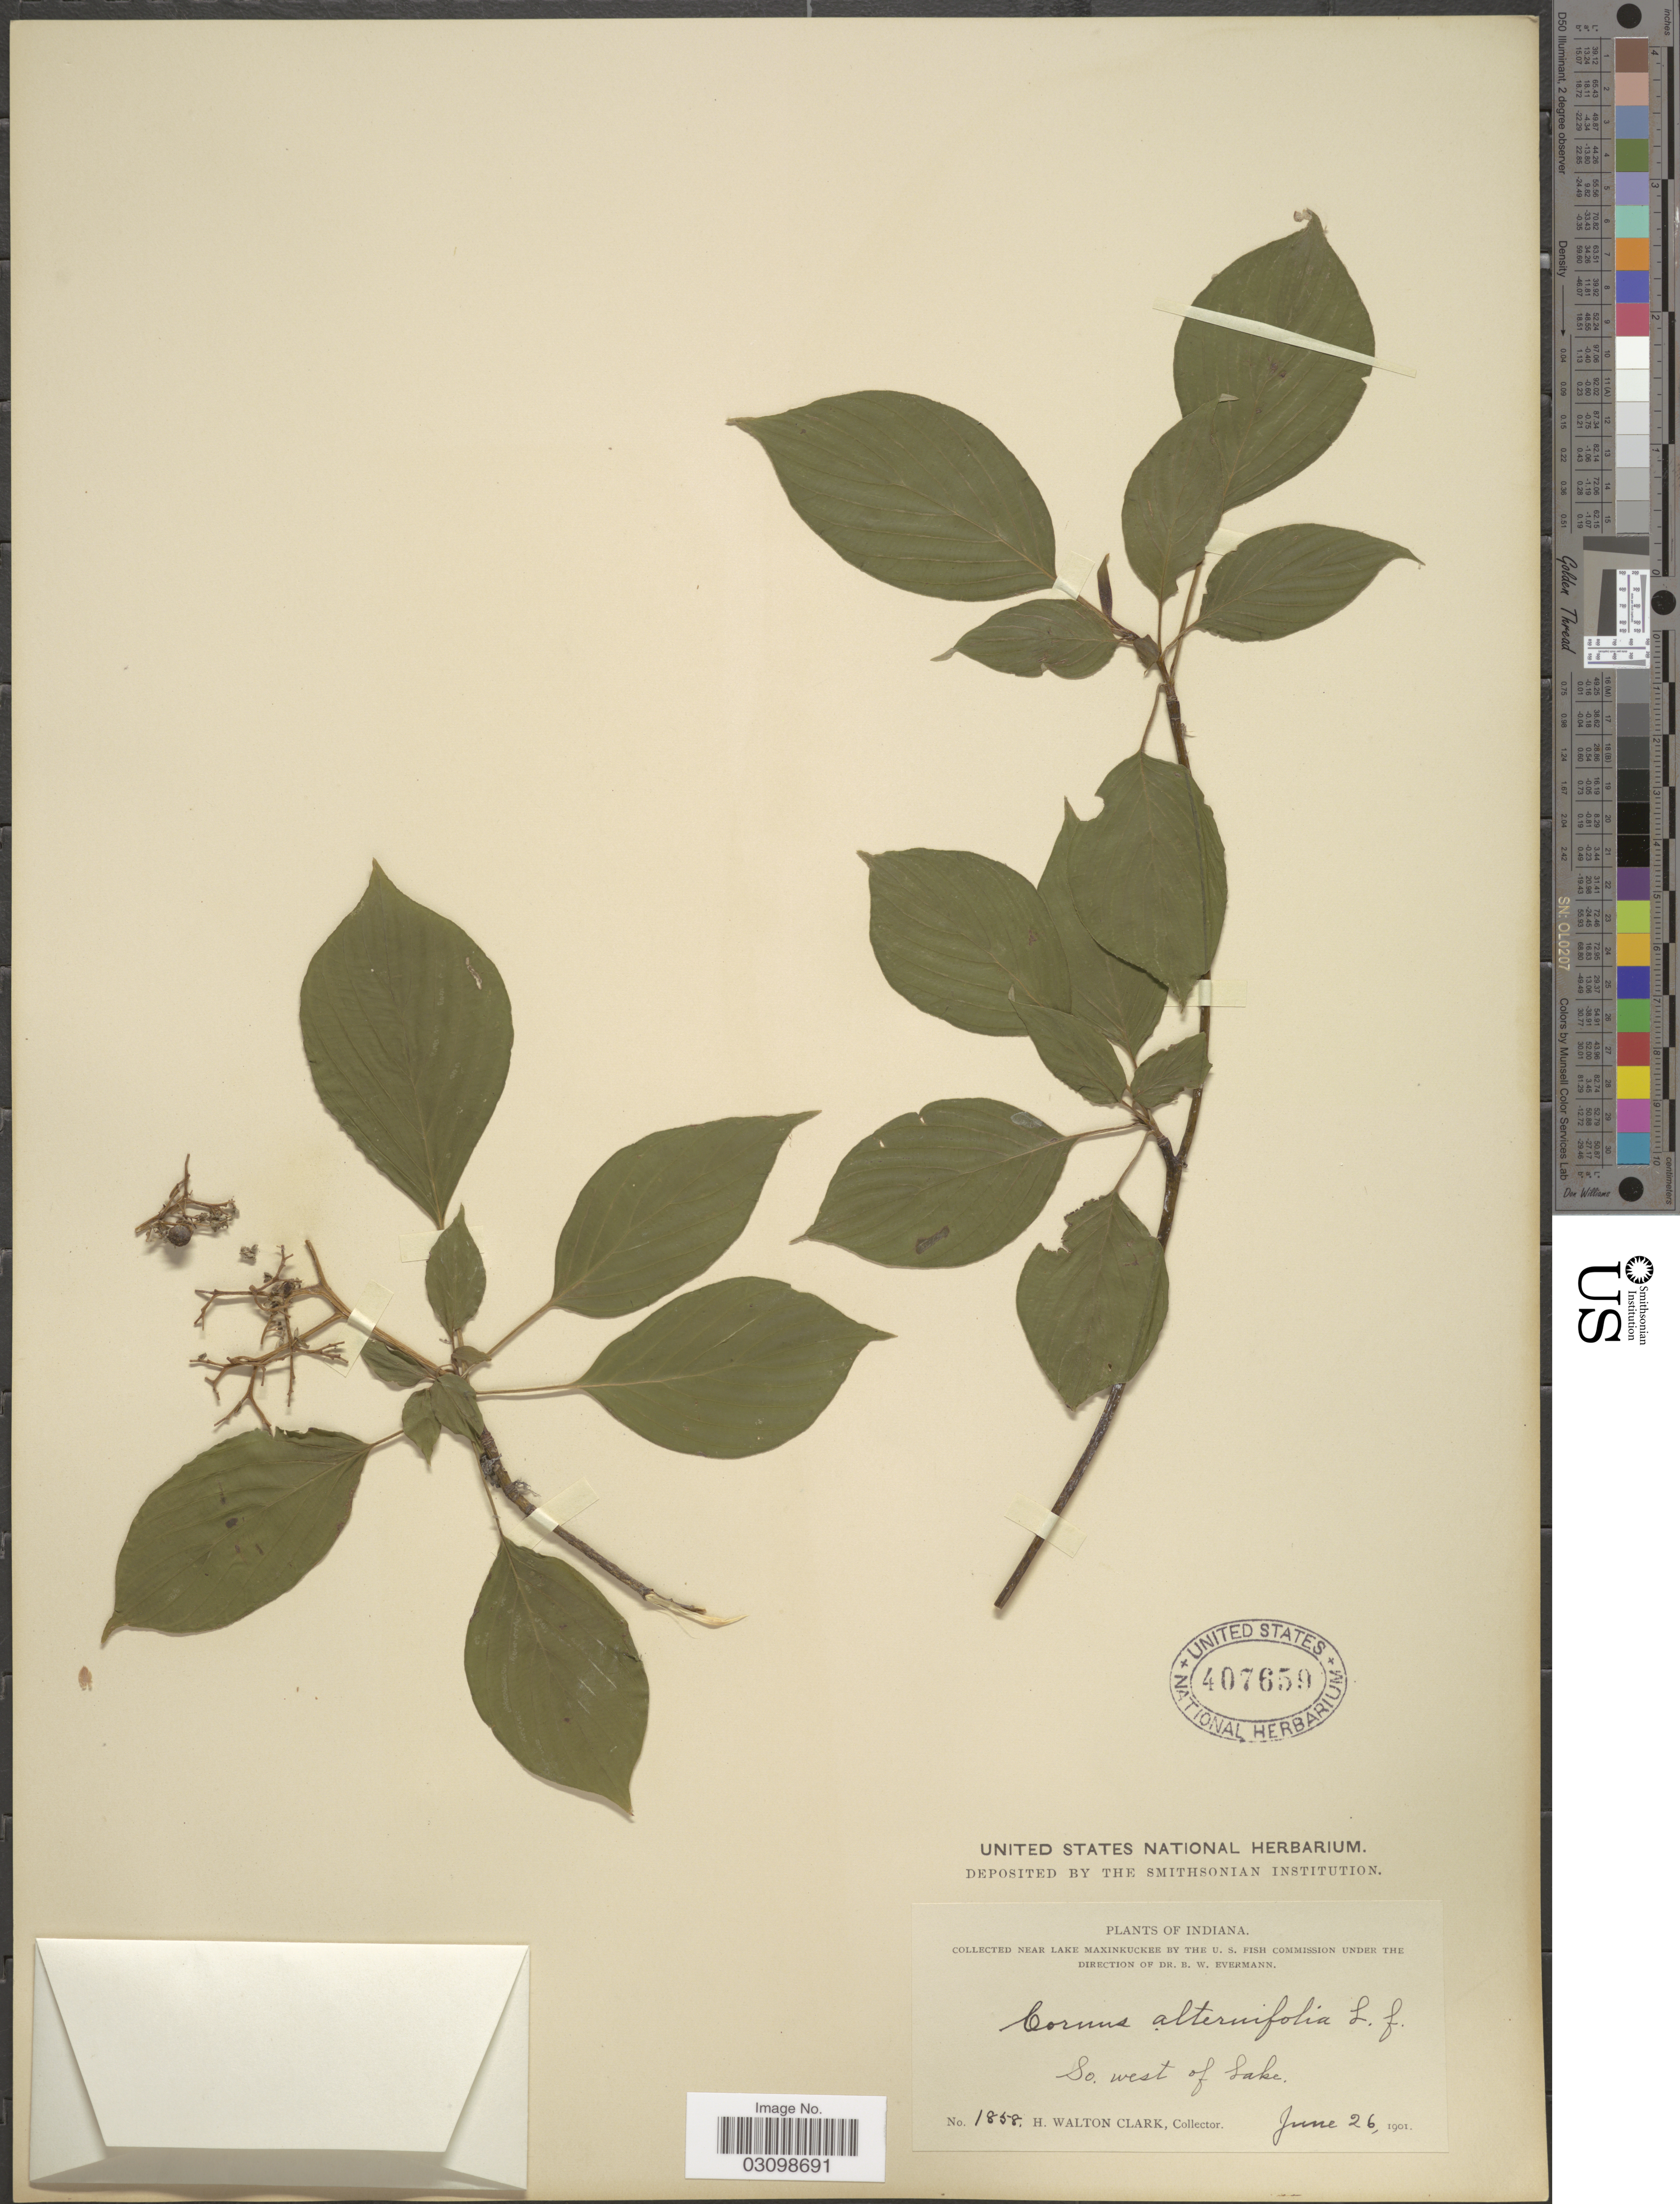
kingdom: Plantae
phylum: Tracheophyta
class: Magnoliopsida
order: Cornales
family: Cornaceae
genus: Cornus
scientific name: Cornus alternifolia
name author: L.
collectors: H. W. Clark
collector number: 1858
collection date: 1901-06-26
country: United States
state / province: Indiana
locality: So. west of Lake.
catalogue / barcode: US 407659